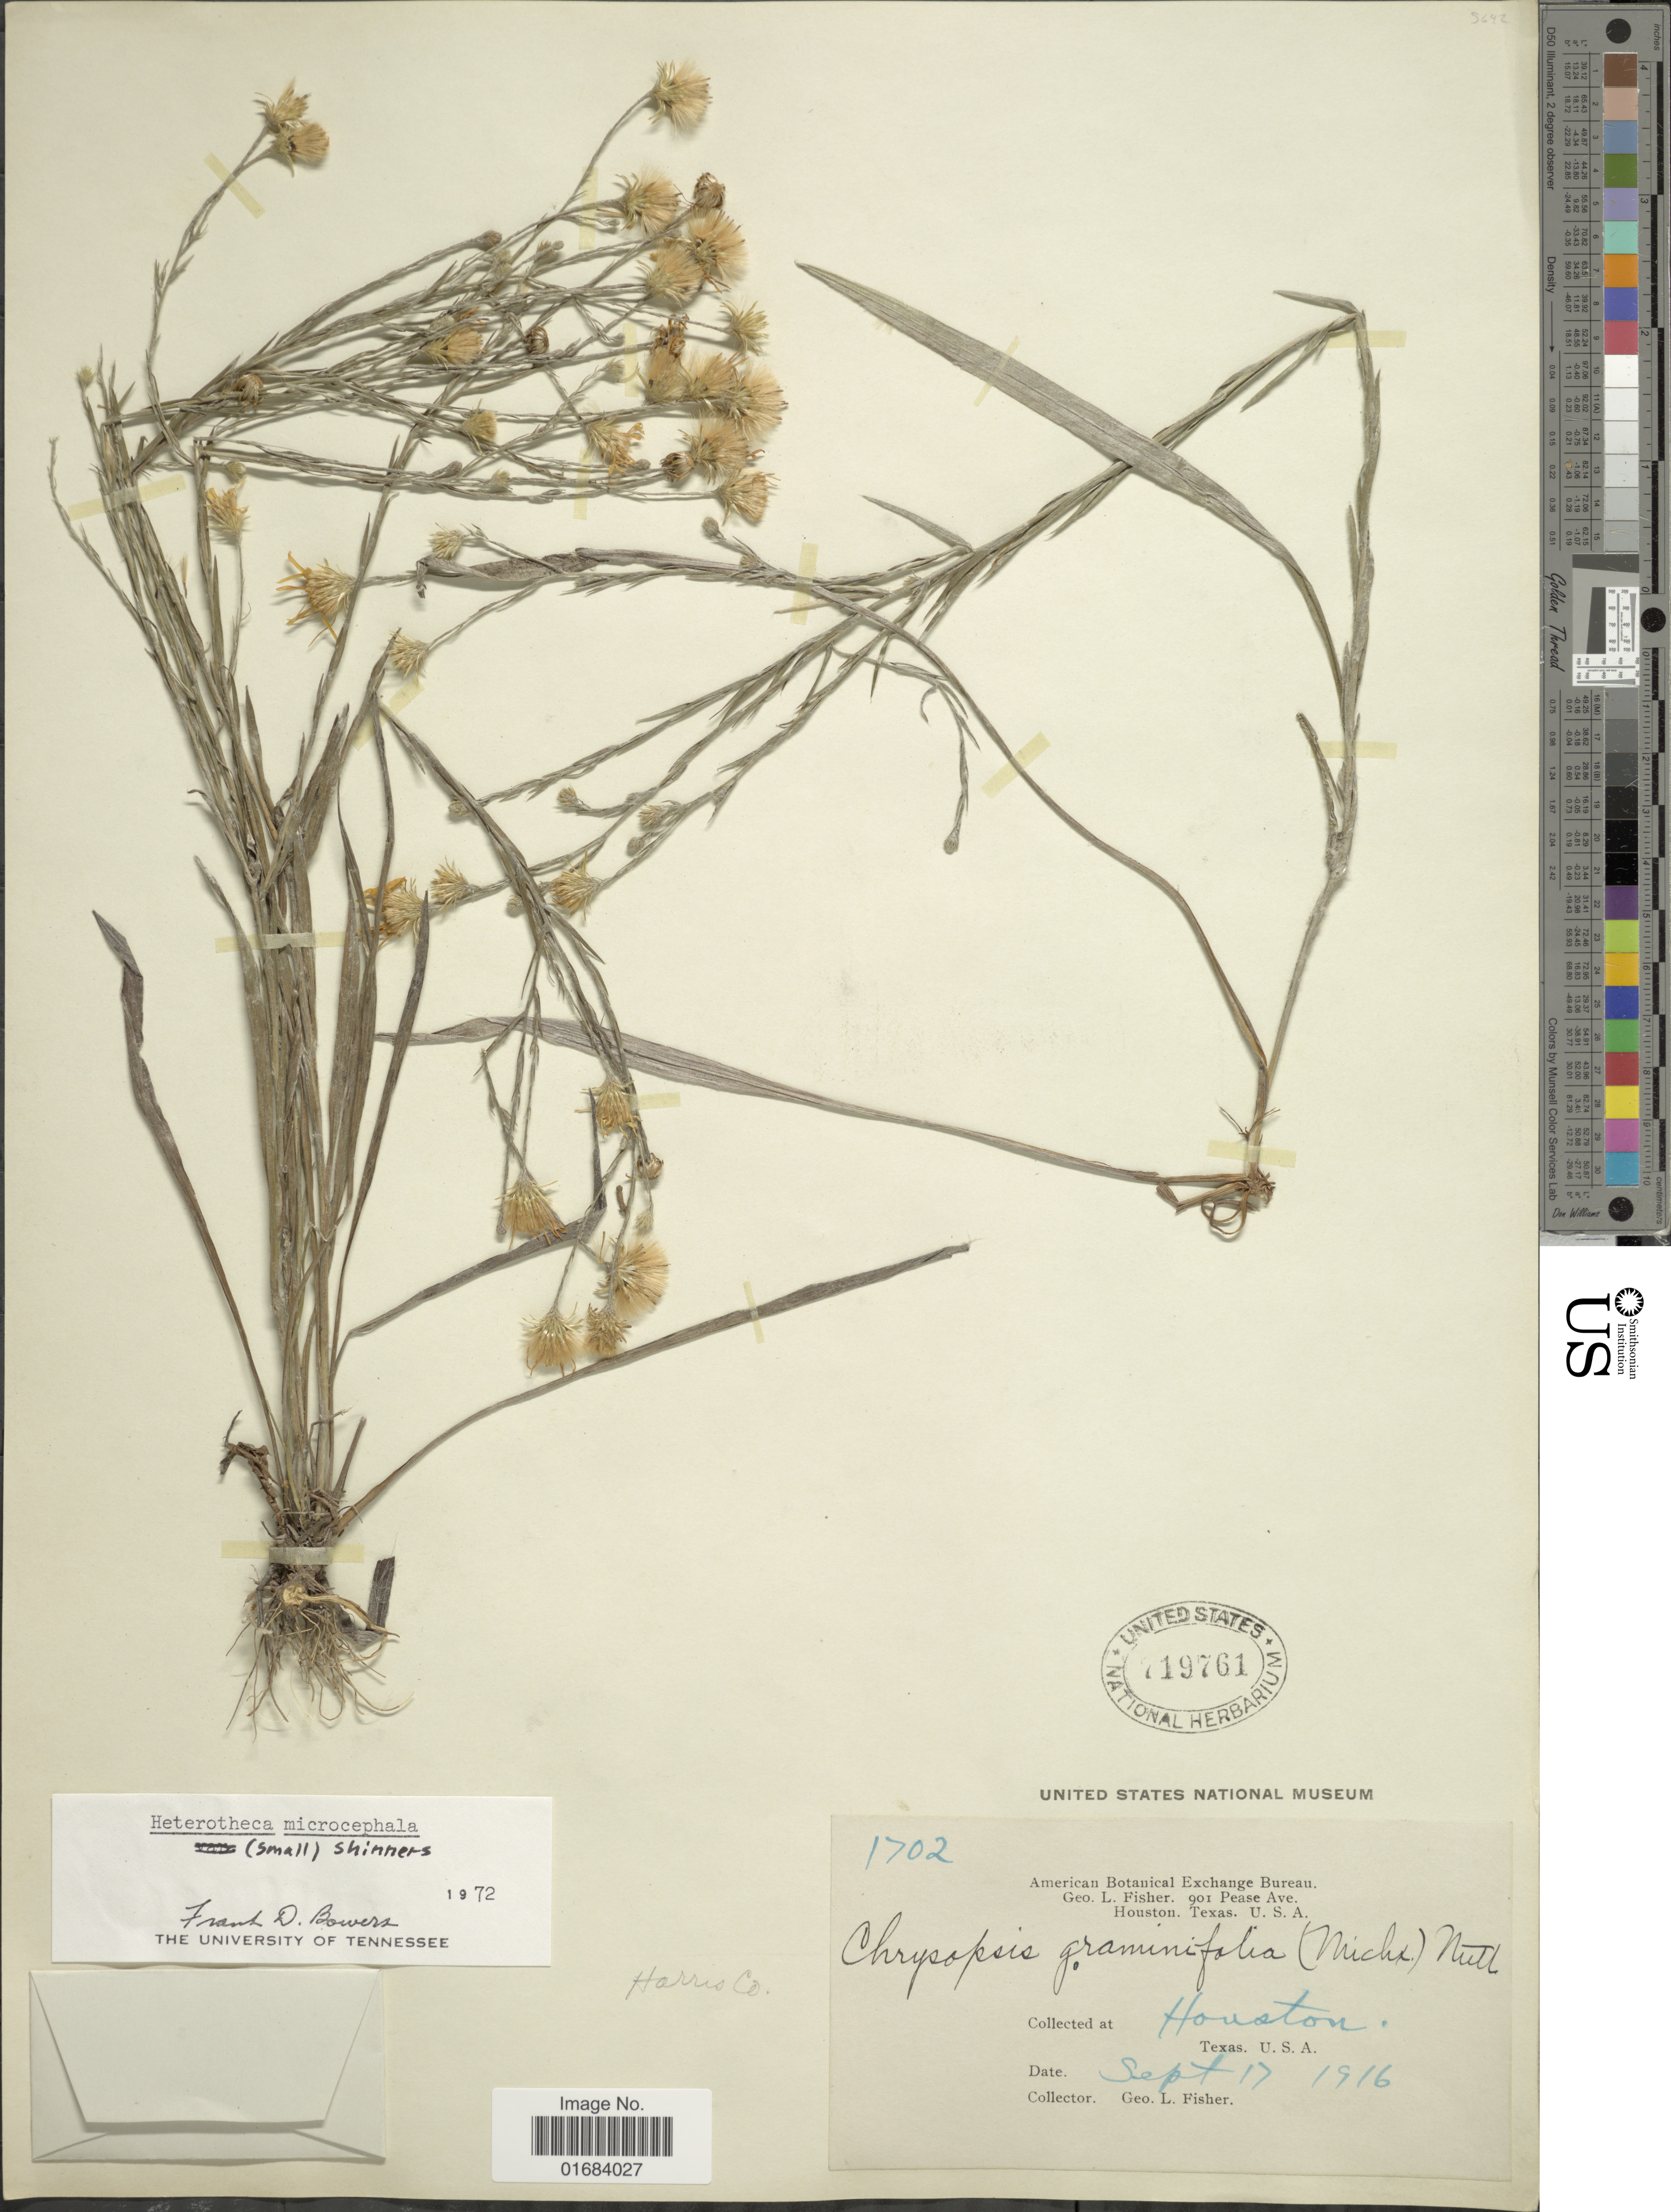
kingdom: Plantae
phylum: Tracheophyta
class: Magnoliopsida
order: Asterales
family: Asteraceae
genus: Pityopsis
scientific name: Pityopsis microcephala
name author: Small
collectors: G. L. Fisher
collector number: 1702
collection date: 1916-09-17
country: United States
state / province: Texas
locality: Houston,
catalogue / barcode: US 719761